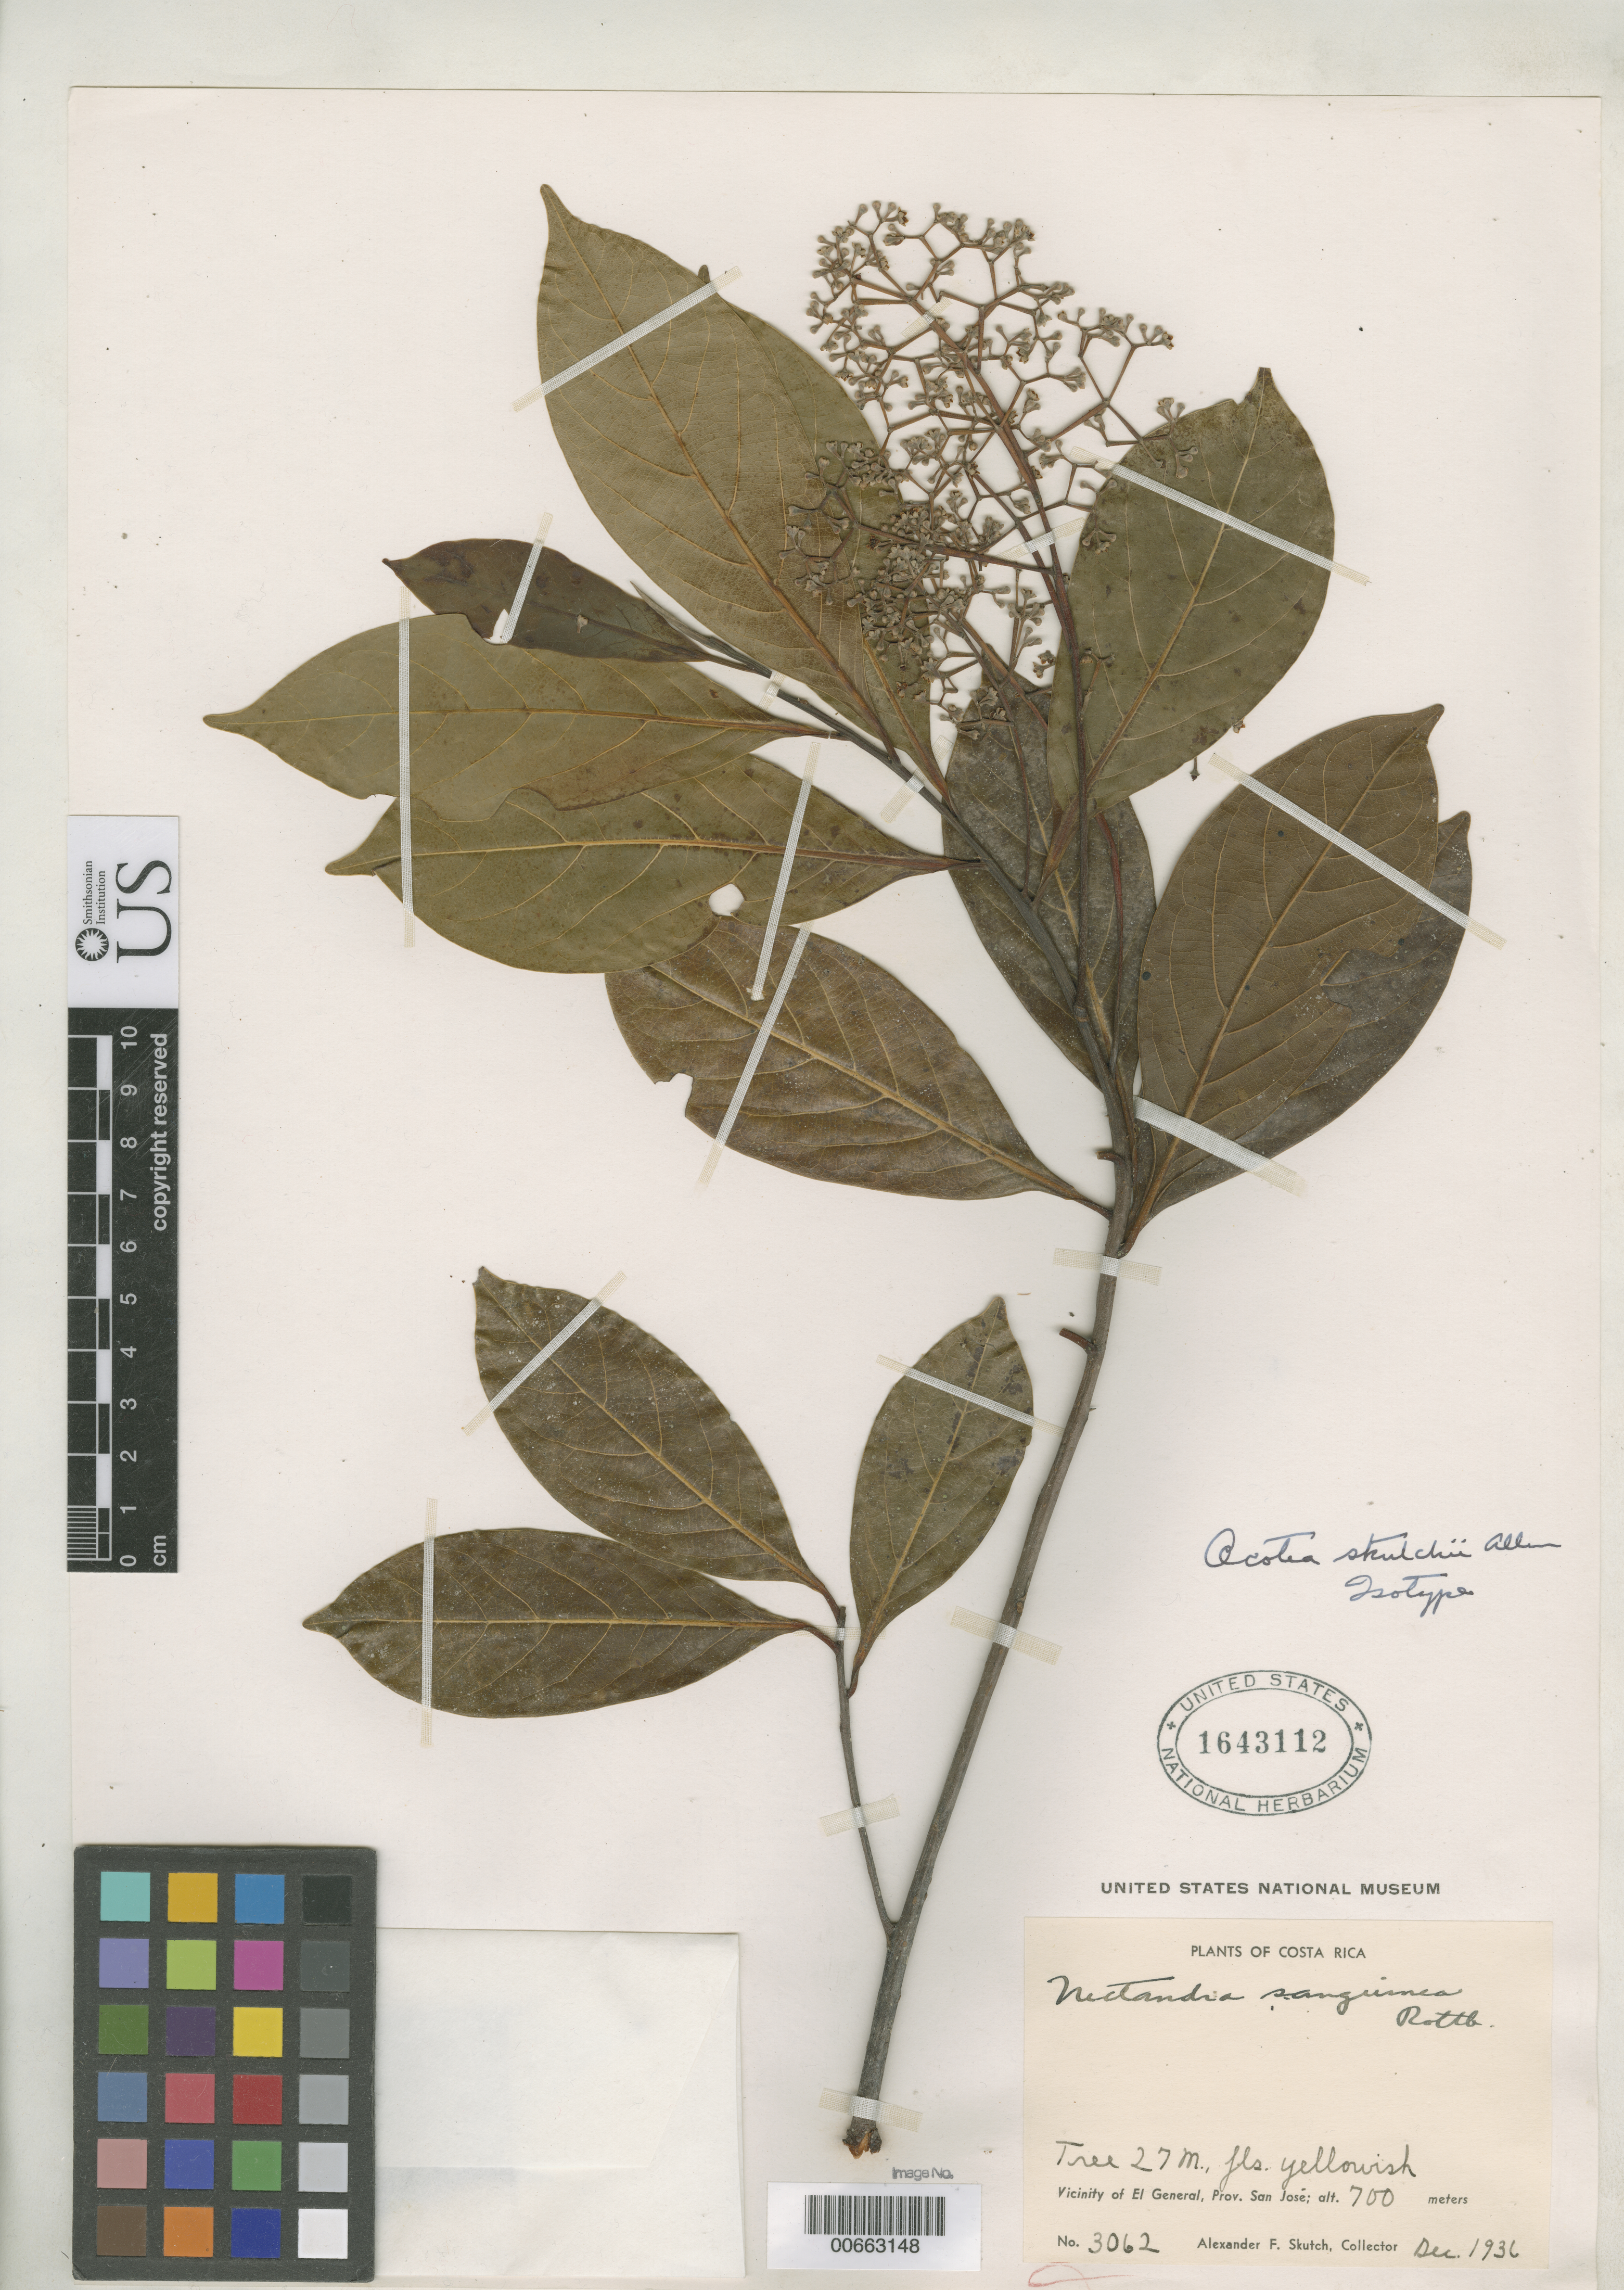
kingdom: Plantae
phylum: Tracheophyta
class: Magnoliopsida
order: Laurales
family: Lauraceae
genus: Ocotea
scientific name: Ocotea skutchii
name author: C.K. Allen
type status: Isotype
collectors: A. F. Skutch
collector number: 3062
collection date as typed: Dec 1936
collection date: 1936-12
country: Costa Rica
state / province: San José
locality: Vicinity of El General.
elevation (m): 700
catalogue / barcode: US 1643112